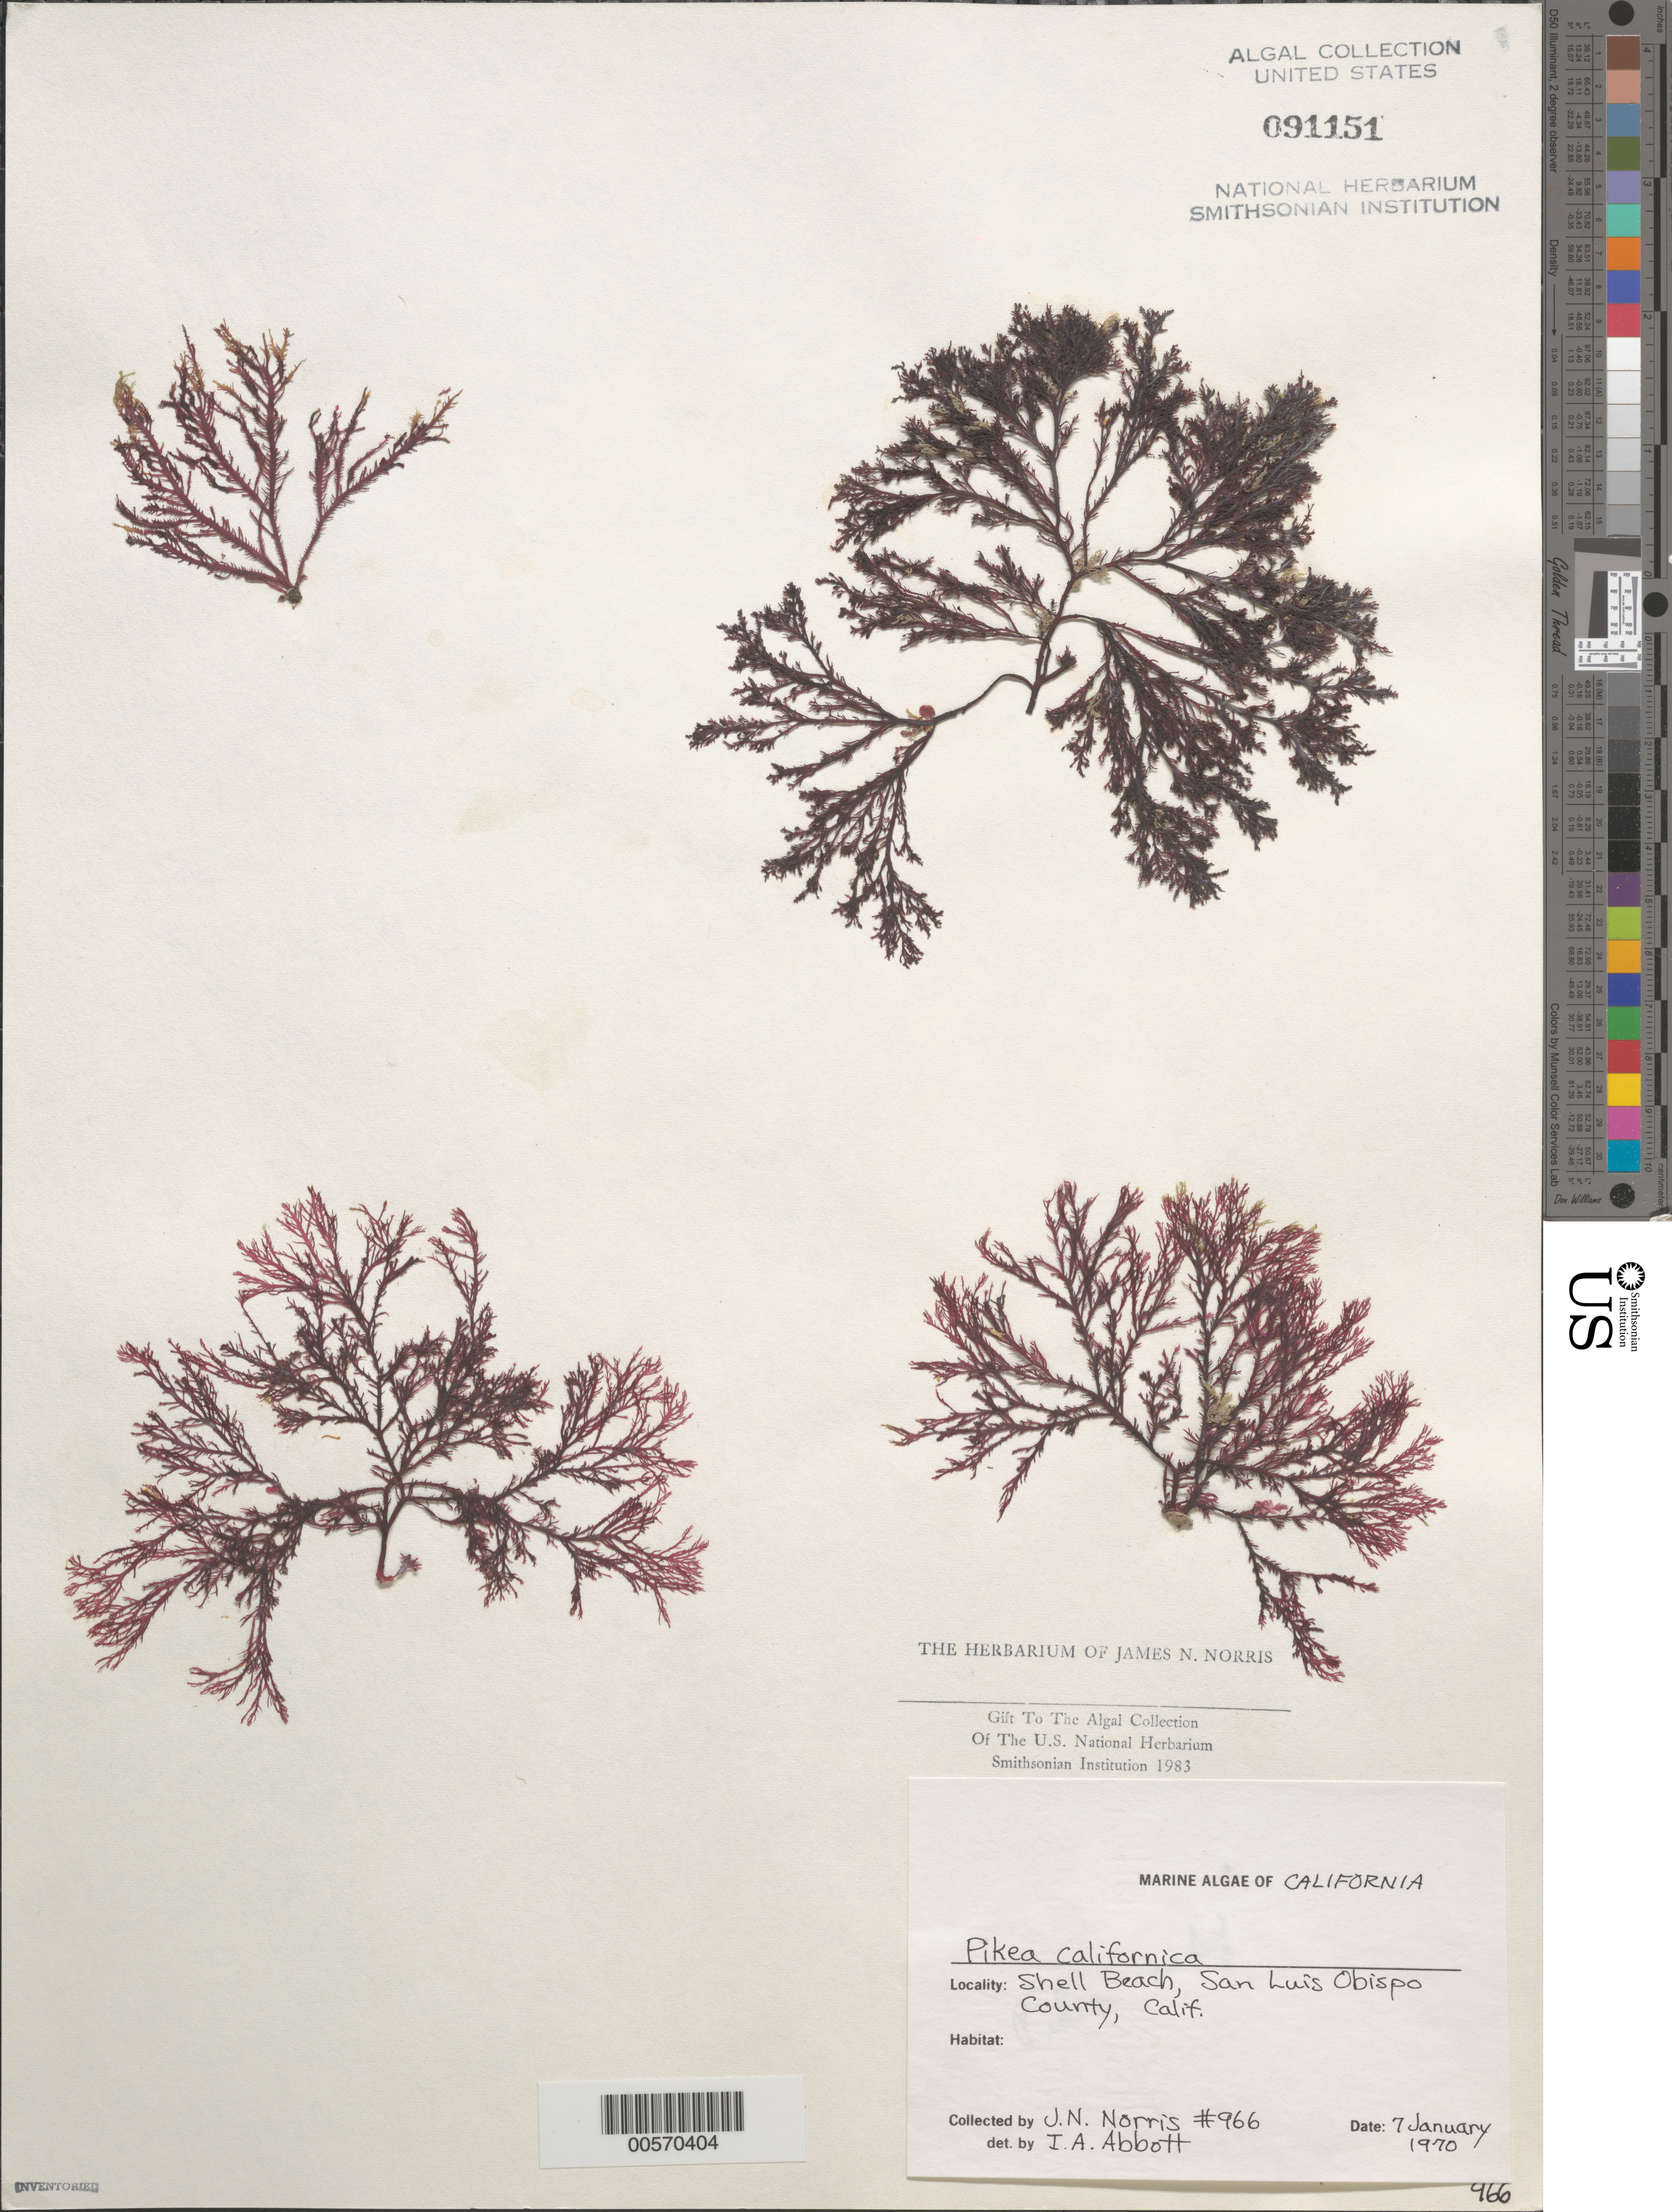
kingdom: Plantae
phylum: Rhodophyta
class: Florideophyceae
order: Gigartinales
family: Dumontiaceae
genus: Pikea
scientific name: Pikea californica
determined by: Abbott, Isabella A.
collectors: J. N. Norris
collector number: JN-966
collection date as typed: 07 Jan 1970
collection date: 1970-01-07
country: United States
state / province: California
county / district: San Luis Obispo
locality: Shell Beach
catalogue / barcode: US 91151